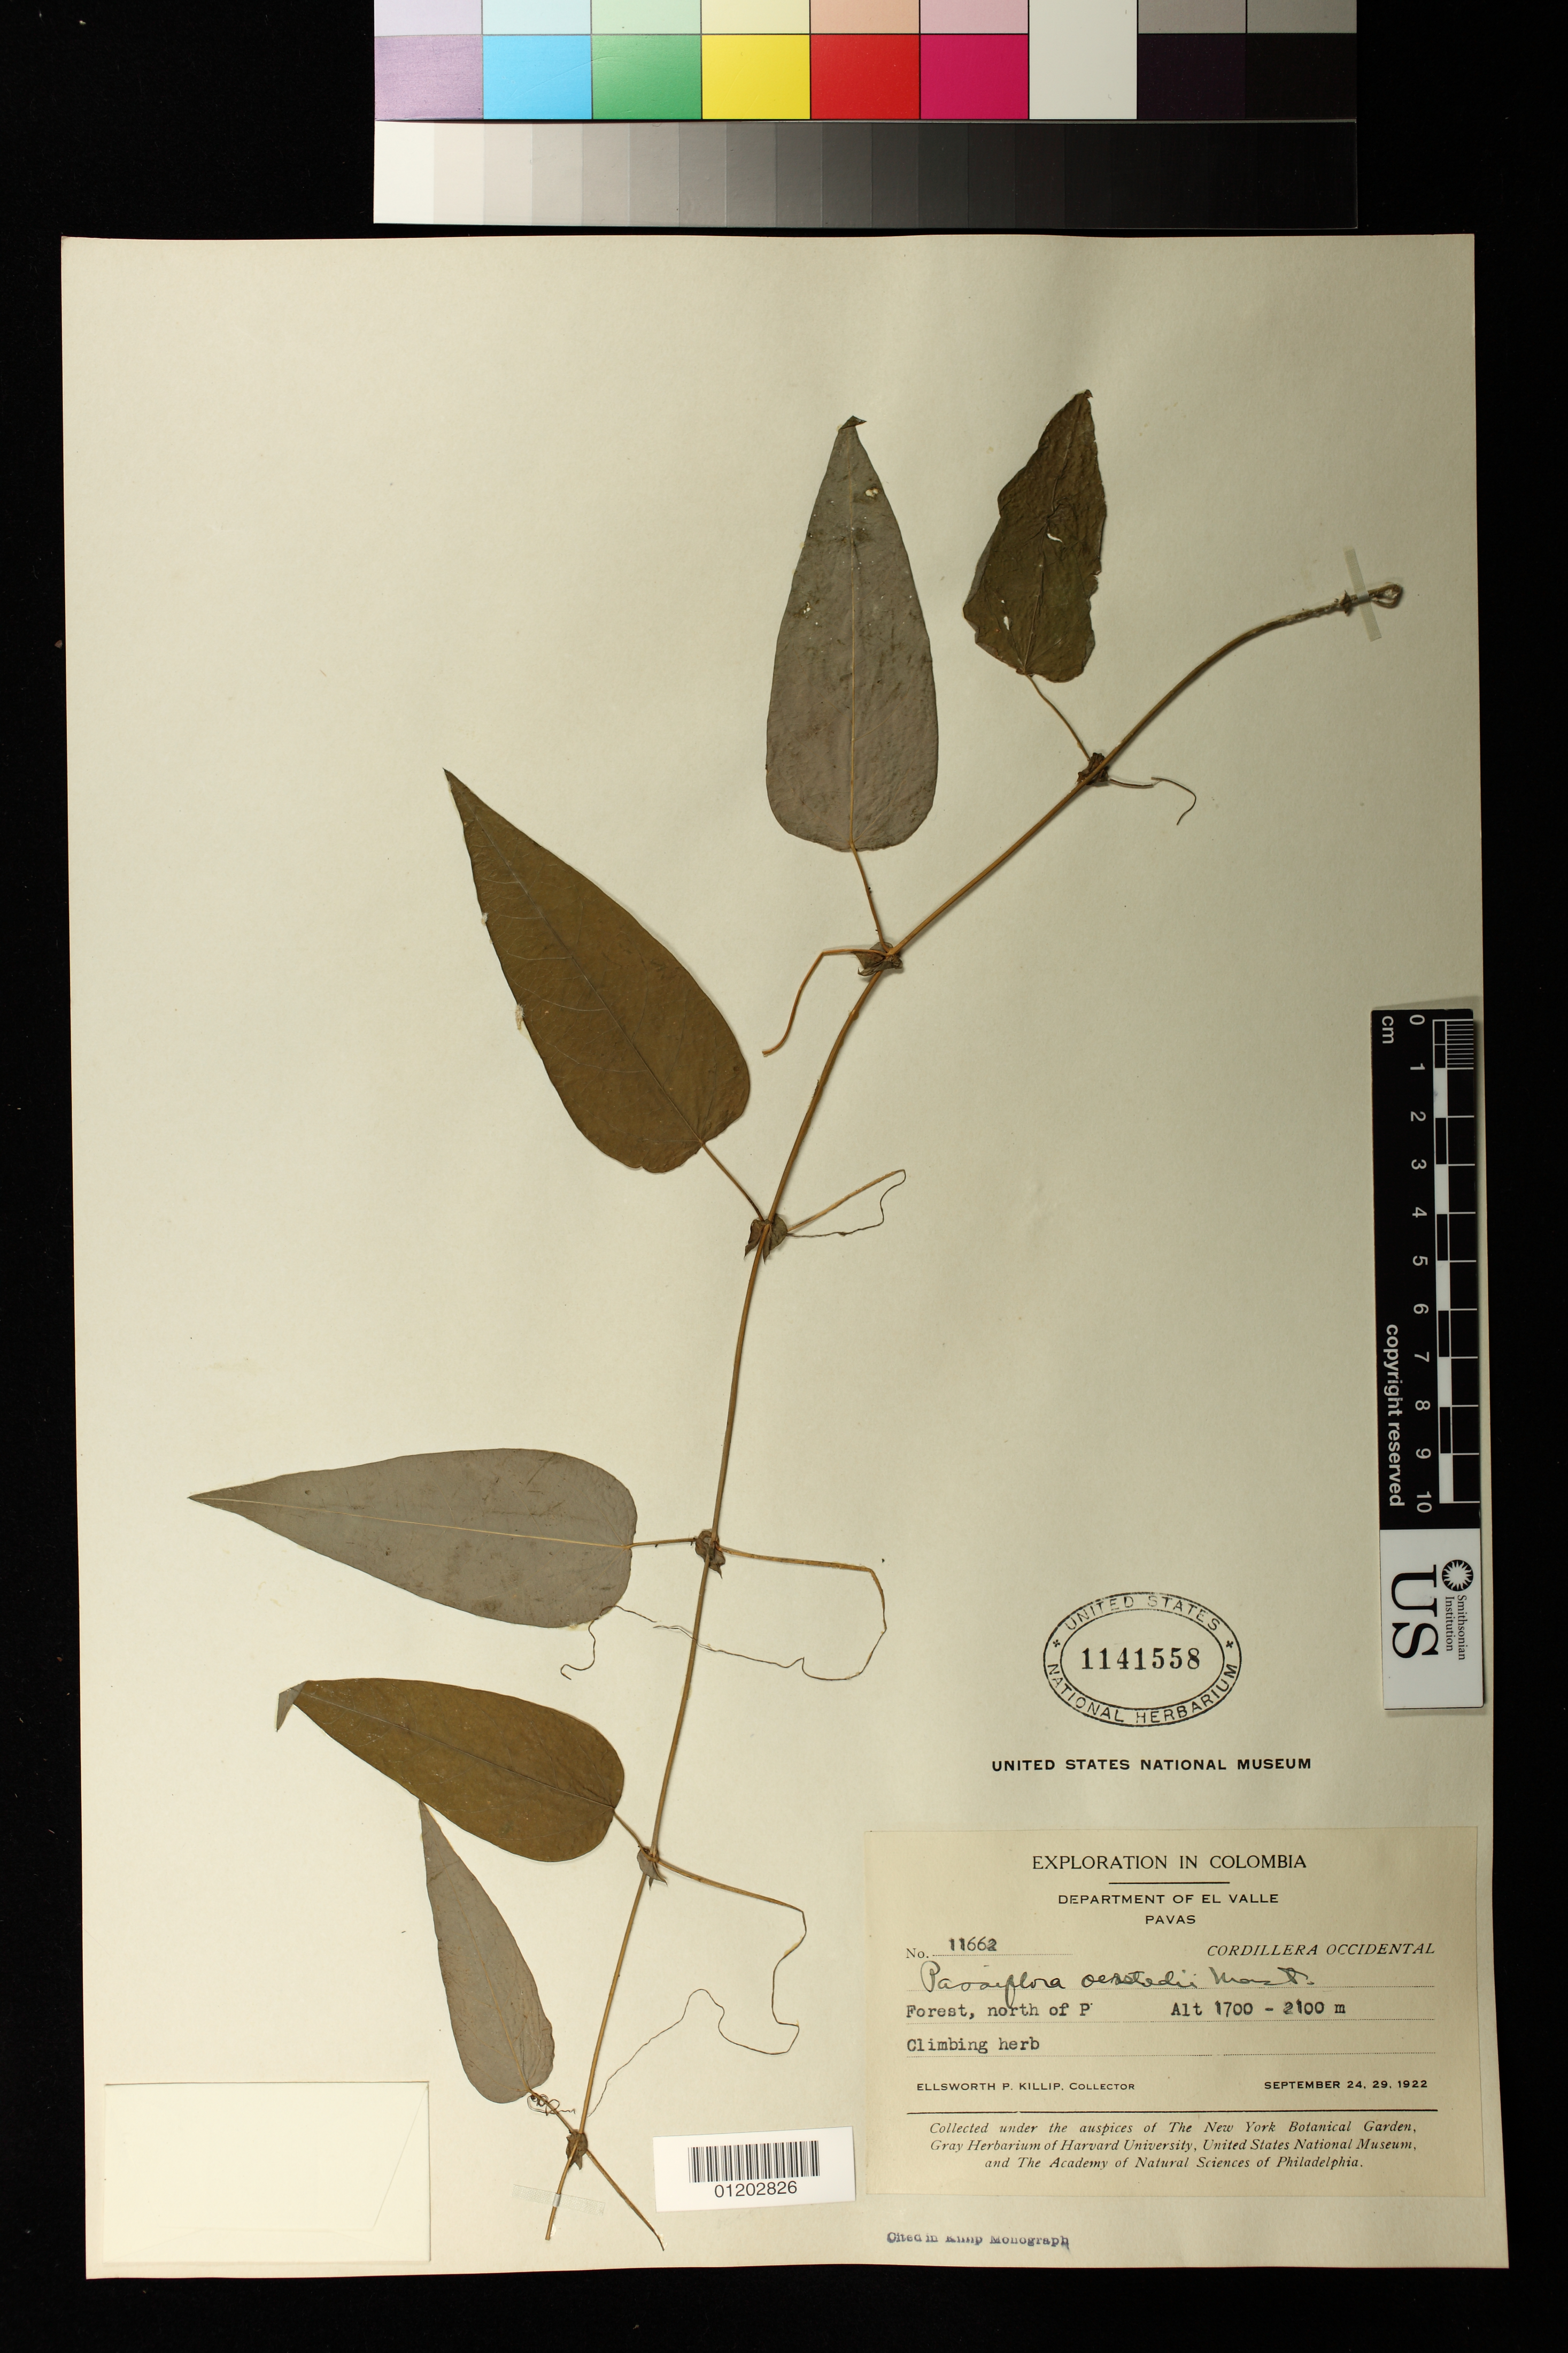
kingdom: Plantae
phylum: Tracheophyta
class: Magnoliopsida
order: Malpighiales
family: Passifloraceae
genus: Passiflora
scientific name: Passiflora oerstedii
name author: Mast. in Mart.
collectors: E. P. Killip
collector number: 11662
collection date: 1922-09-24/1922-09-29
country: Colombia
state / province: Valle del Cauca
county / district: Pavas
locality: Forest, north of P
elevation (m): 1700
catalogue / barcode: US 1141558